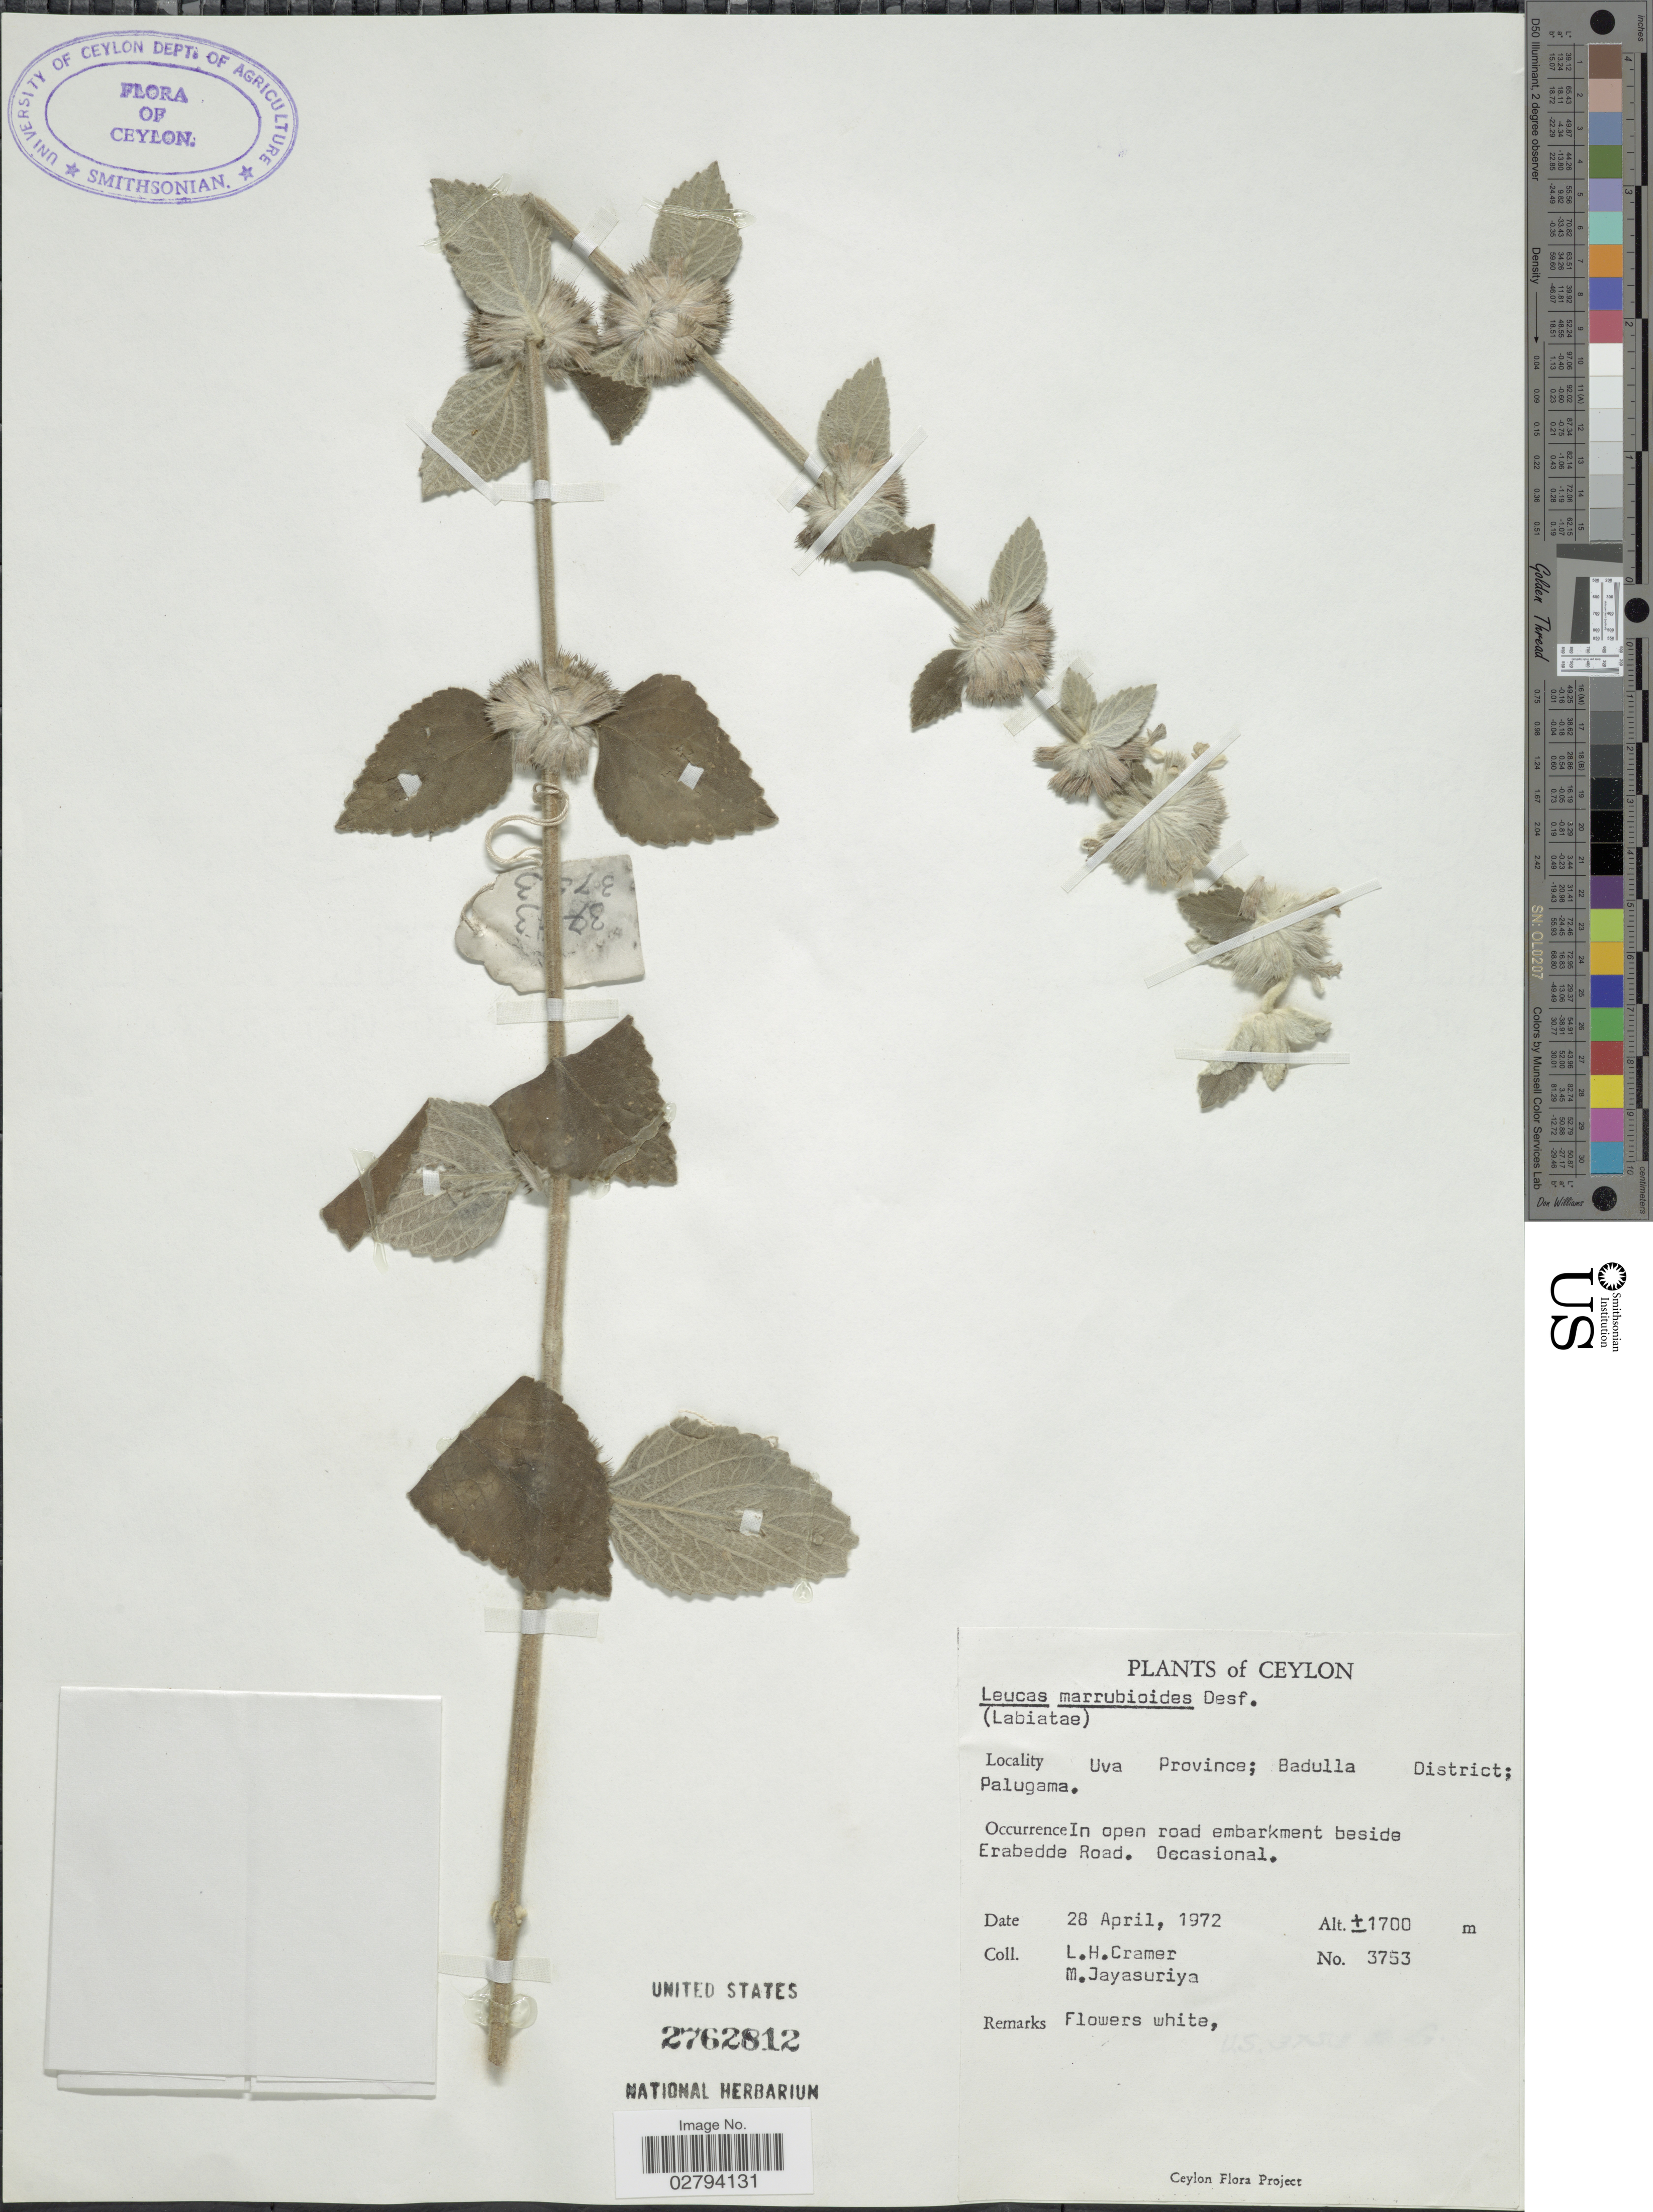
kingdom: Plantae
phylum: Tracheophyta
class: Magnoliopsida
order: Lamiales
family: Lamiaceae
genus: Leucas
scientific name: Leucas marrubioides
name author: Desf.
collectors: L. H. Cramer & M. Jayasuriya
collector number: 3753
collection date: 1972-04-28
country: Sri Lanka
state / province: Uva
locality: Ceylon, Uva Province; Badulla District; Palugama, In open road embankment beside Erabedde Road.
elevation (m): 1700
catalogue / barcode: US 2762812